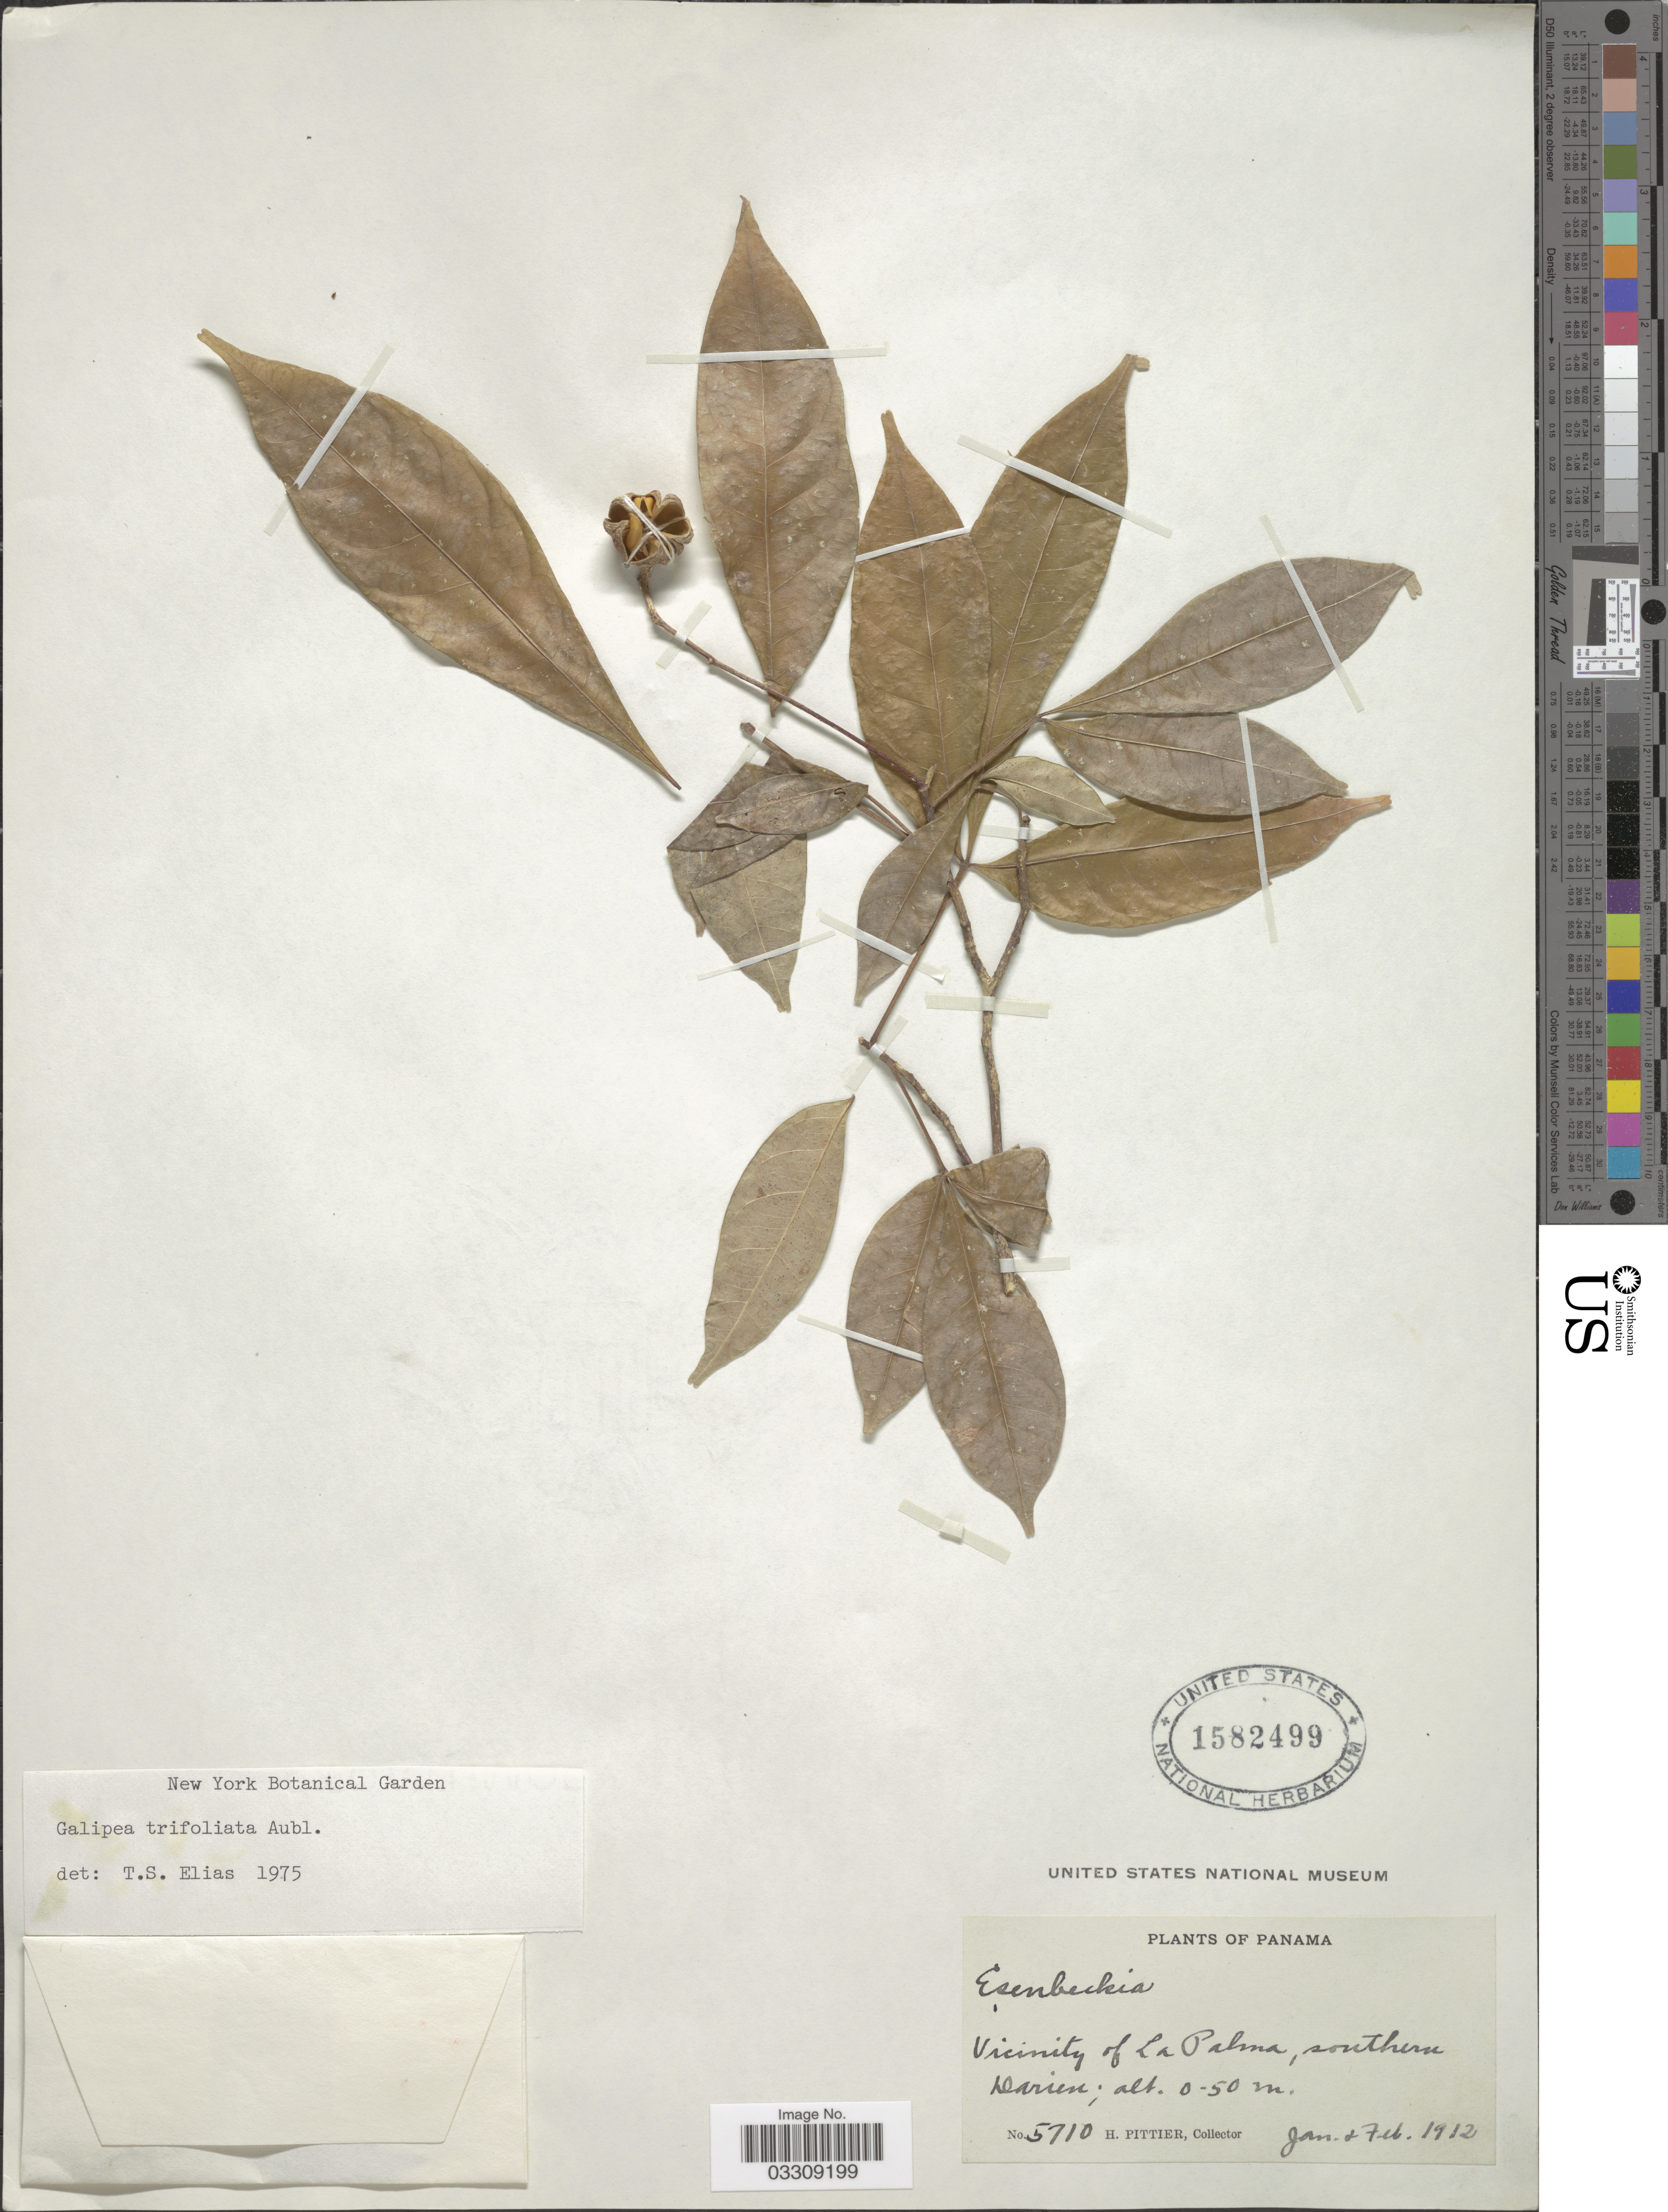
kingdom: Plantae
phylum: Tracheophyta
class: Magnoliopsida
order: Sapindales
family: Rutaceae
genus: Galipea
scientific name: Galipea trifoliata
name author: Aubl.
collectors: H. F. Pittier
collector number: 5710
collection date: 1912-01/1912-02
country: Panama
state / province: Darién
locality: Vicinity of La Palma, southern Darien.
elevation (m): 0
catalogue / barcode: US 1582499